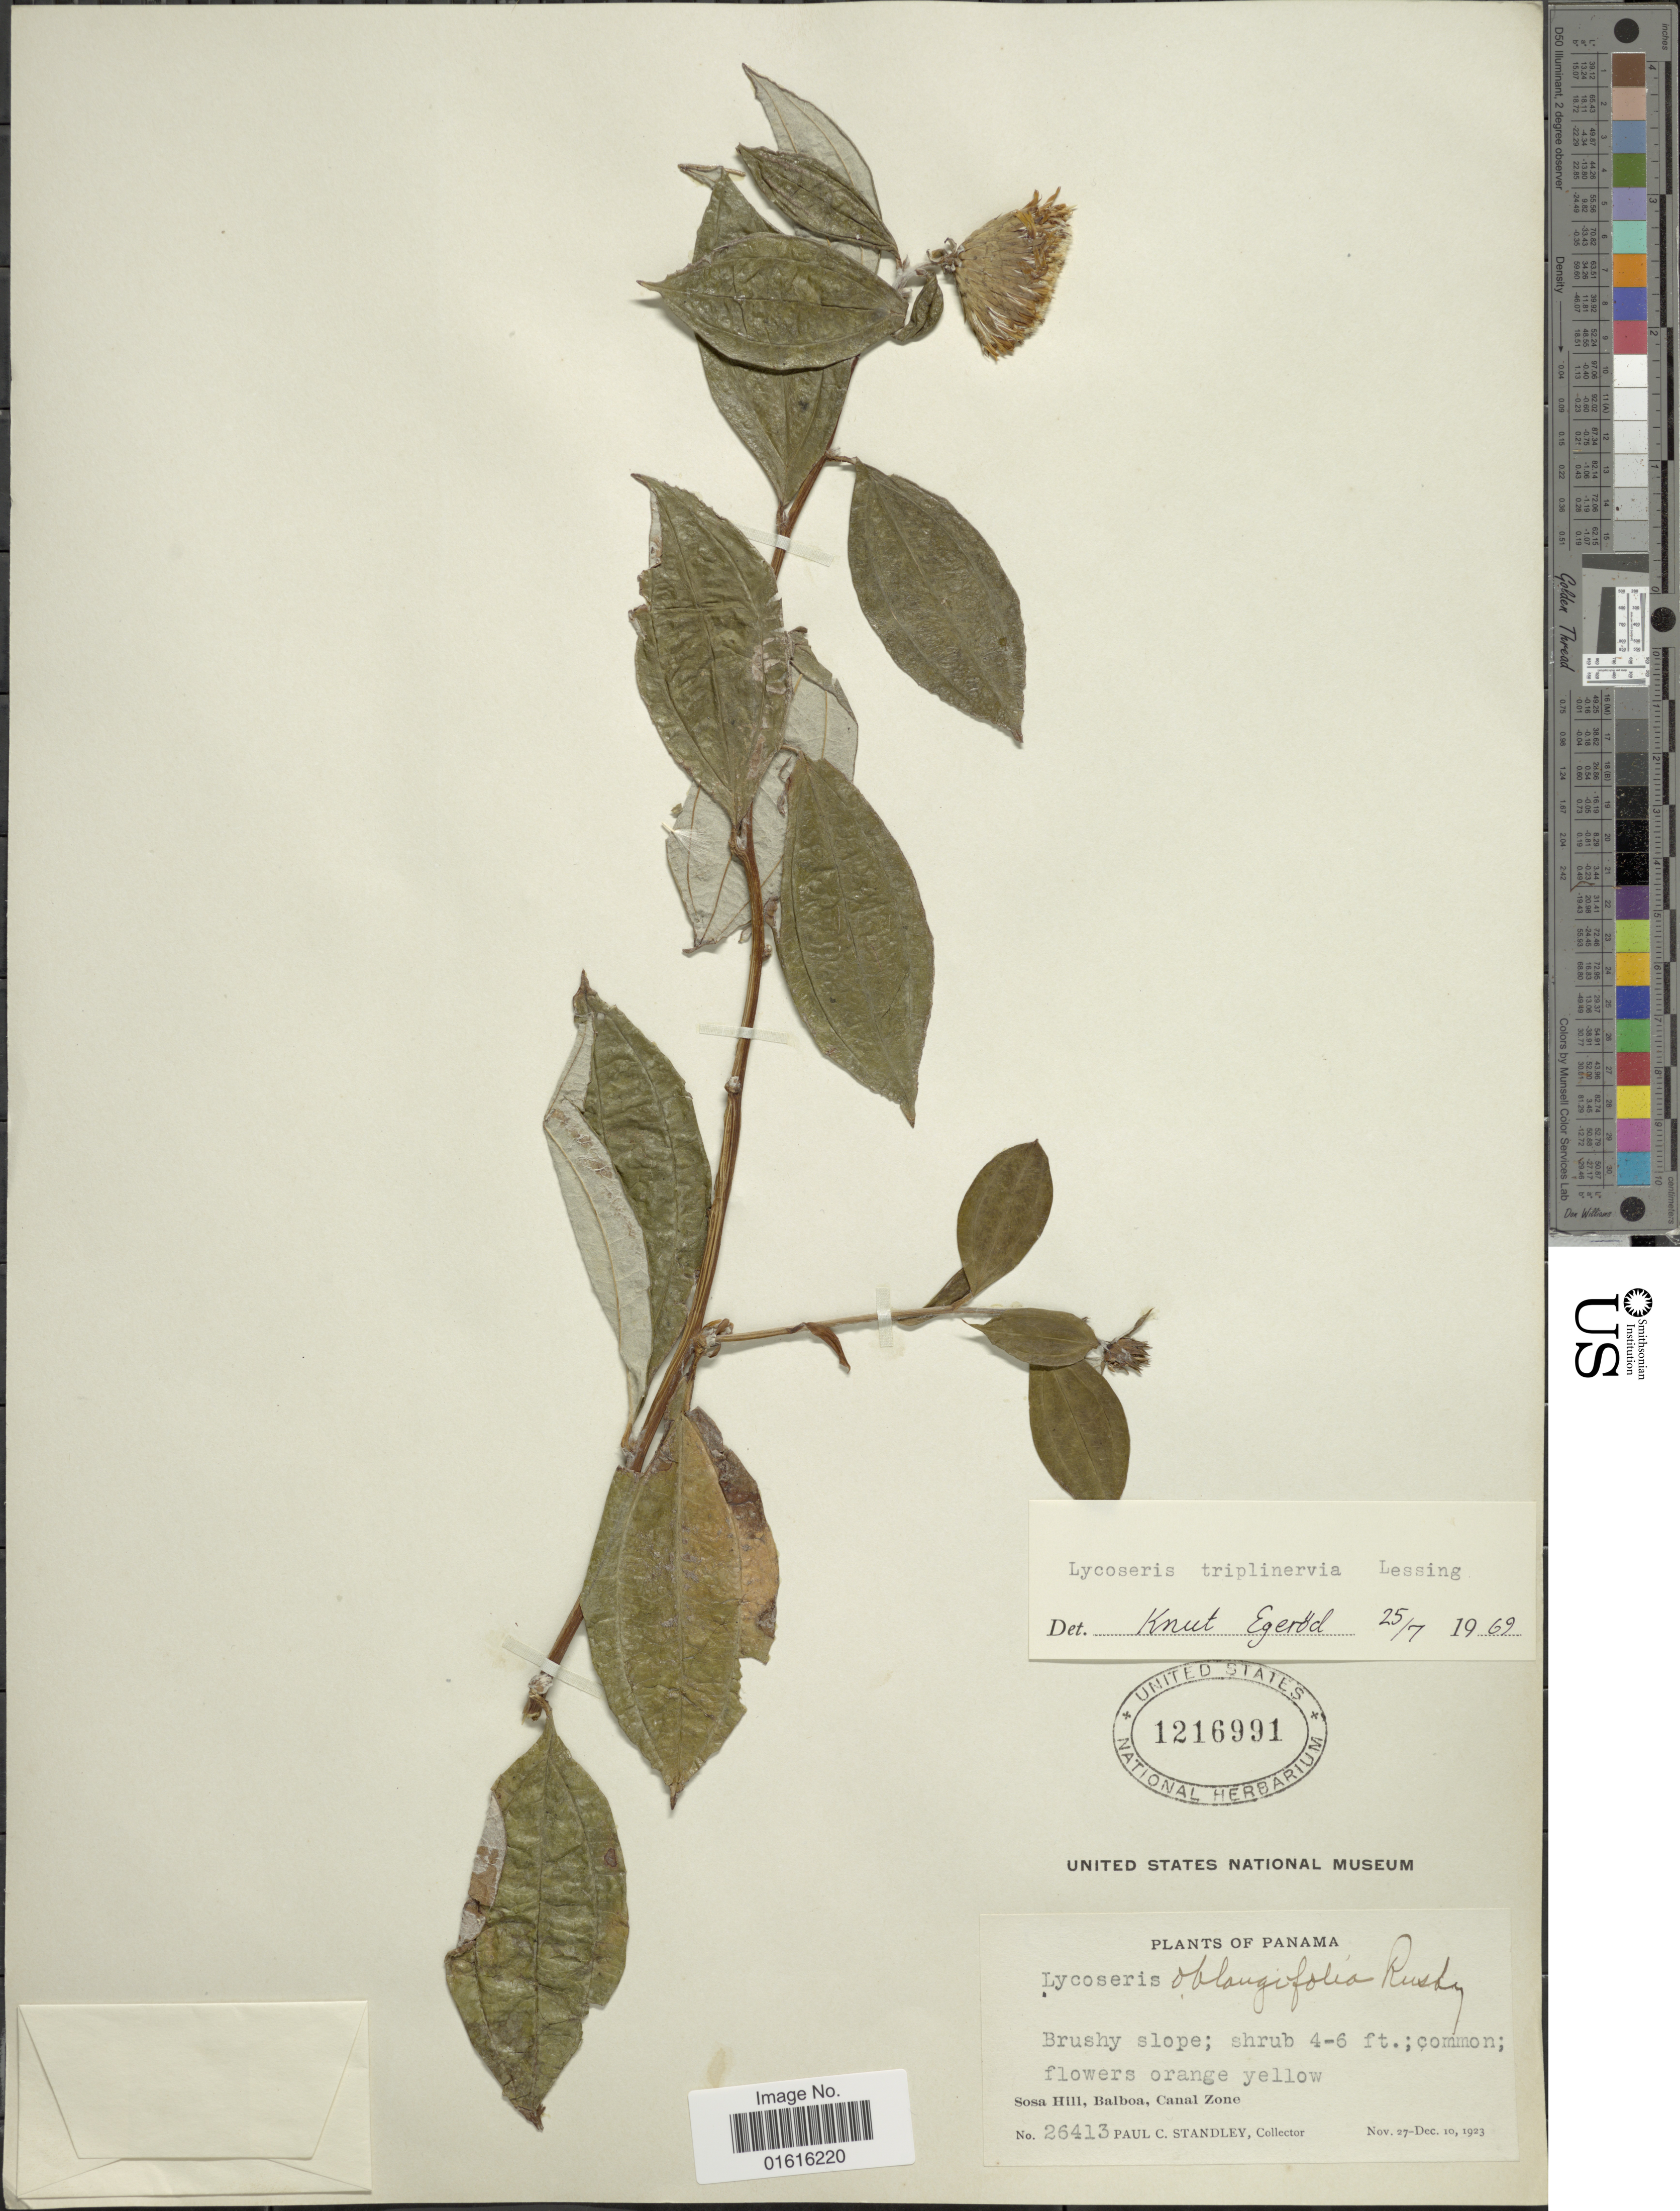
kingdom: Plantae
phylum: Tracheophyta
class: Magnoliopsida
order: Asterales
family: Asteraceae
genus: Lycoseris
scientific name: Lycoseris triplinervia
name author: Less.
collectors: P. C. Standley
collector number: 26413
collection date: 1923-11-27/1923-12-10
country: Panama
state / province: Colón / Panamá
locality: Panama. Sosa Hill, Balboa, Canal Zone.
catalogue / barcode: US 1216991